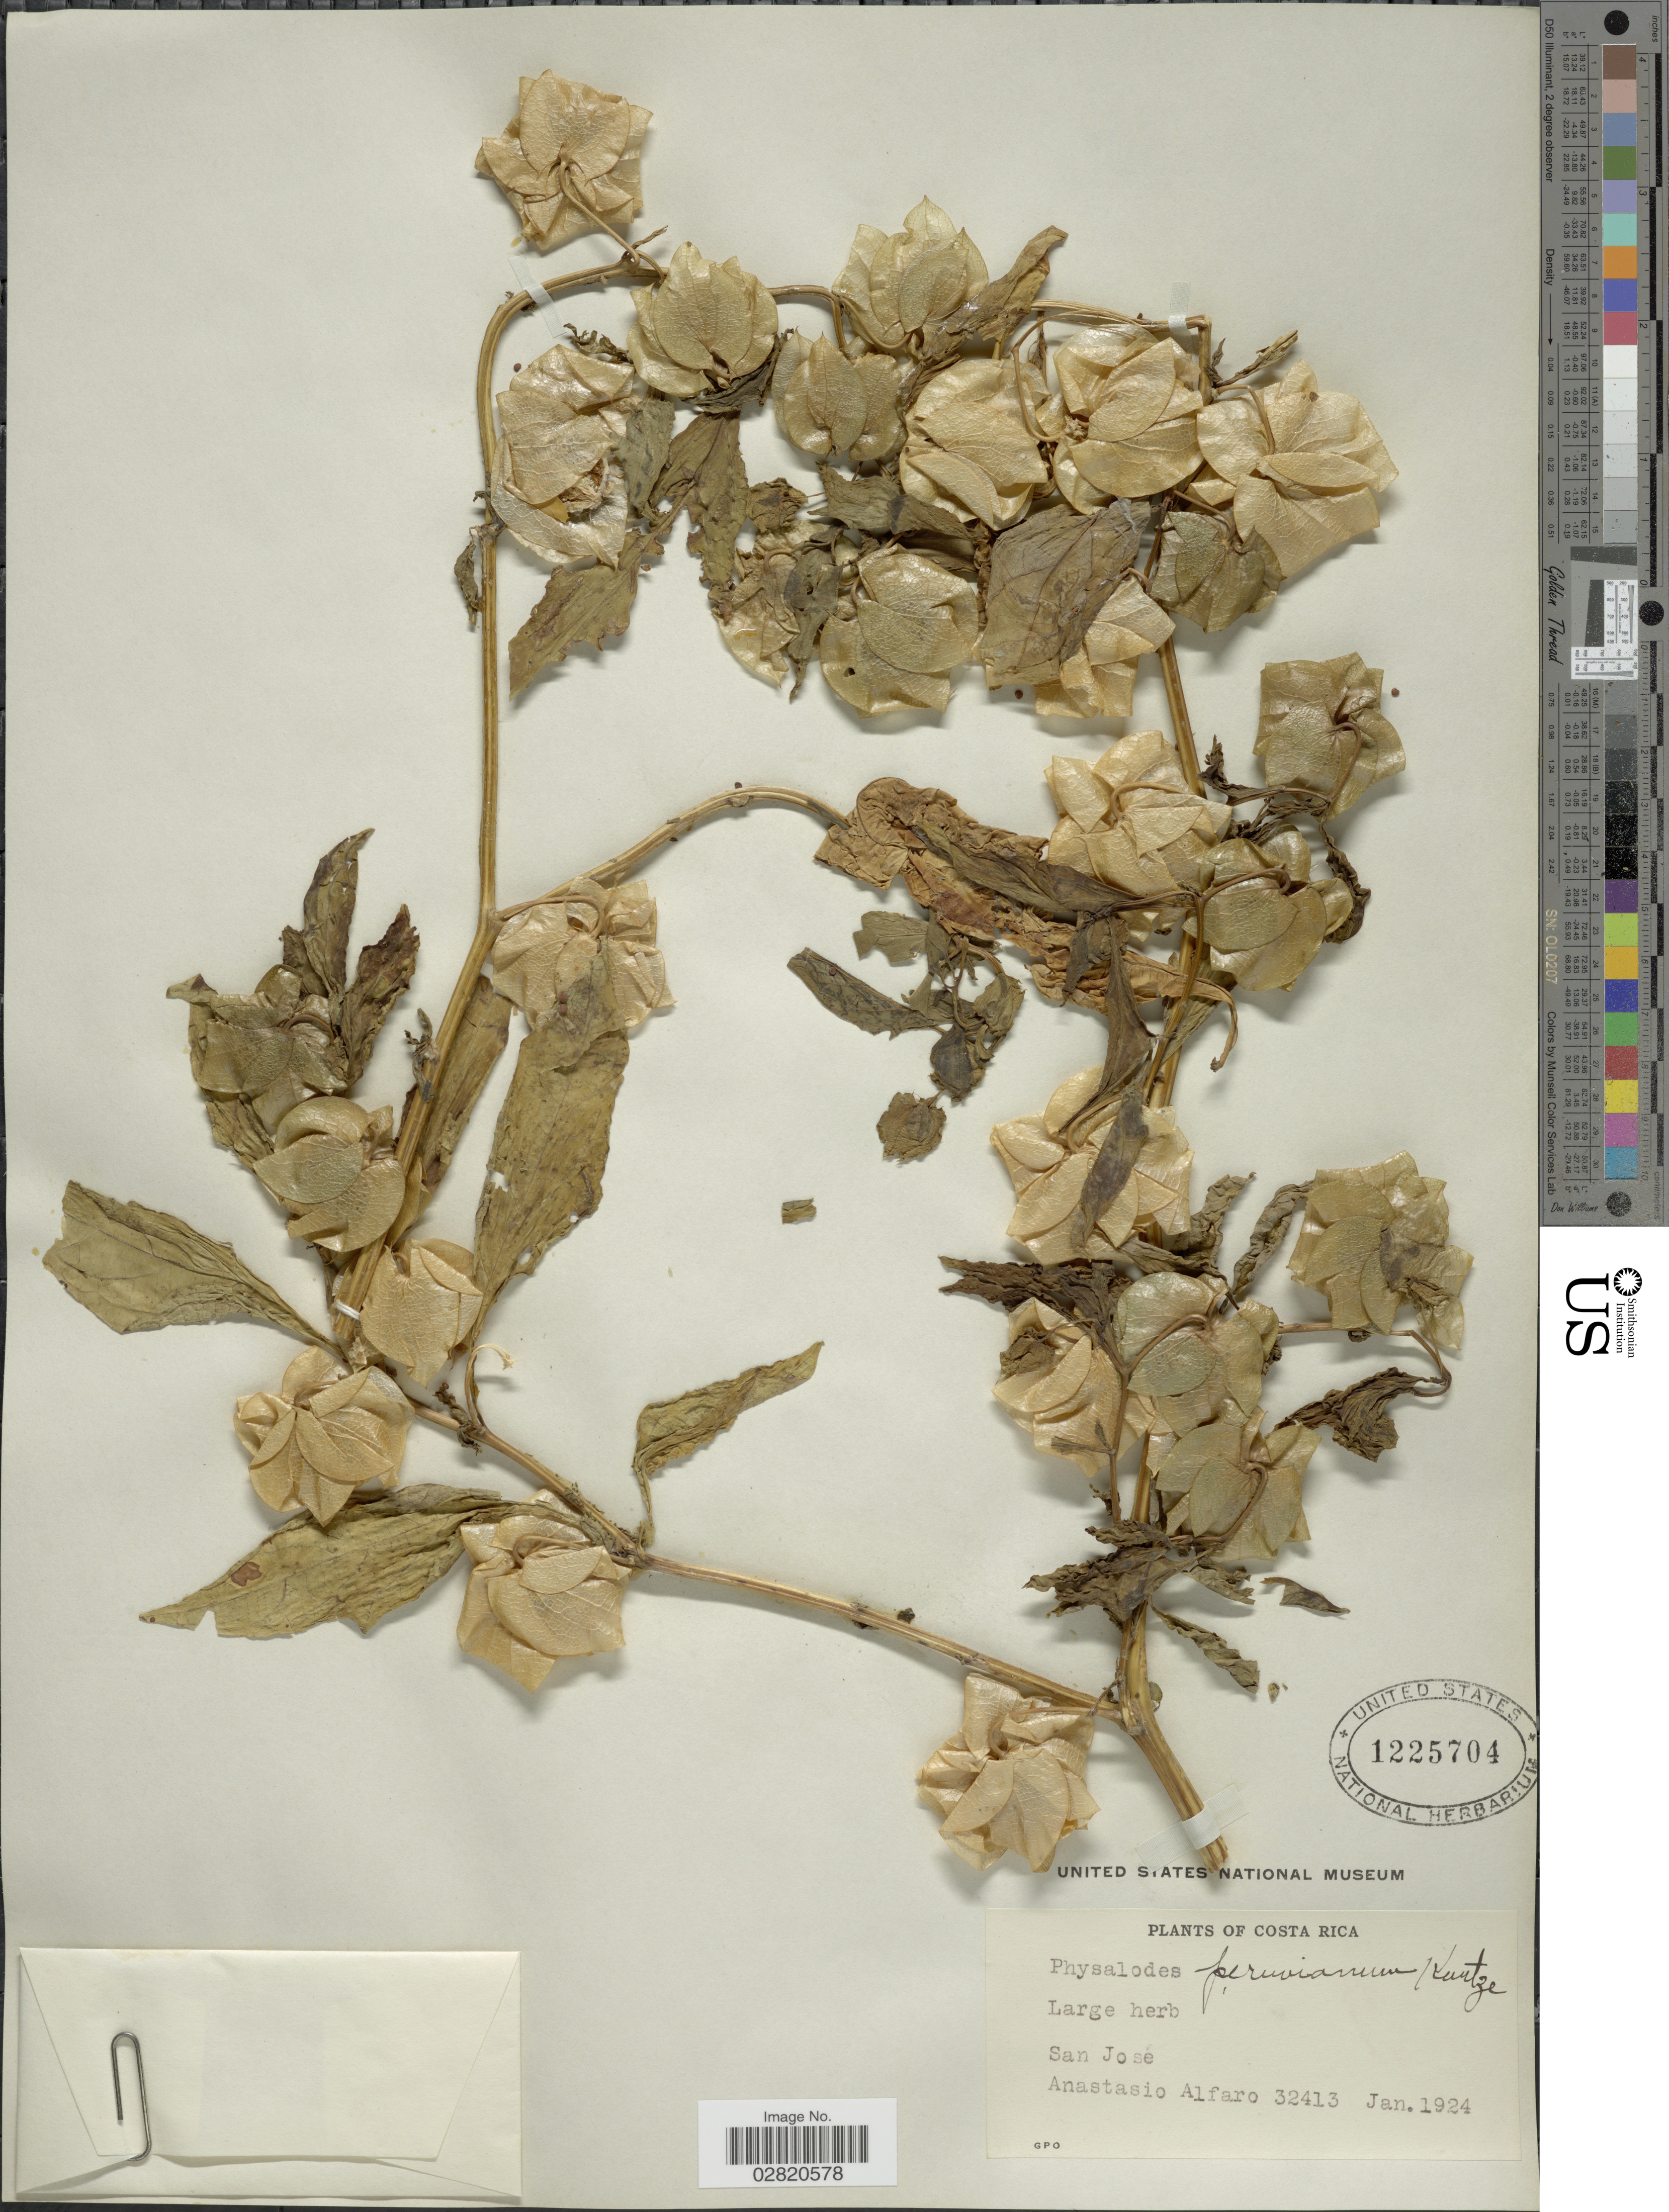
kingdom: Plantae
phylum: Tracheophyta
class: Magnoliopsida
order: Solanales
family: Solanaceae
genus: Nicandra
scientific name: Nicandra physalodes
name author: (L.) Gaertn.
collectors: A. Alfaro Gonzalez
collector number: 32413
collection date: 1924-01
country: Costa Rica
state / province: San José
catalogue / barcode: US 1225704